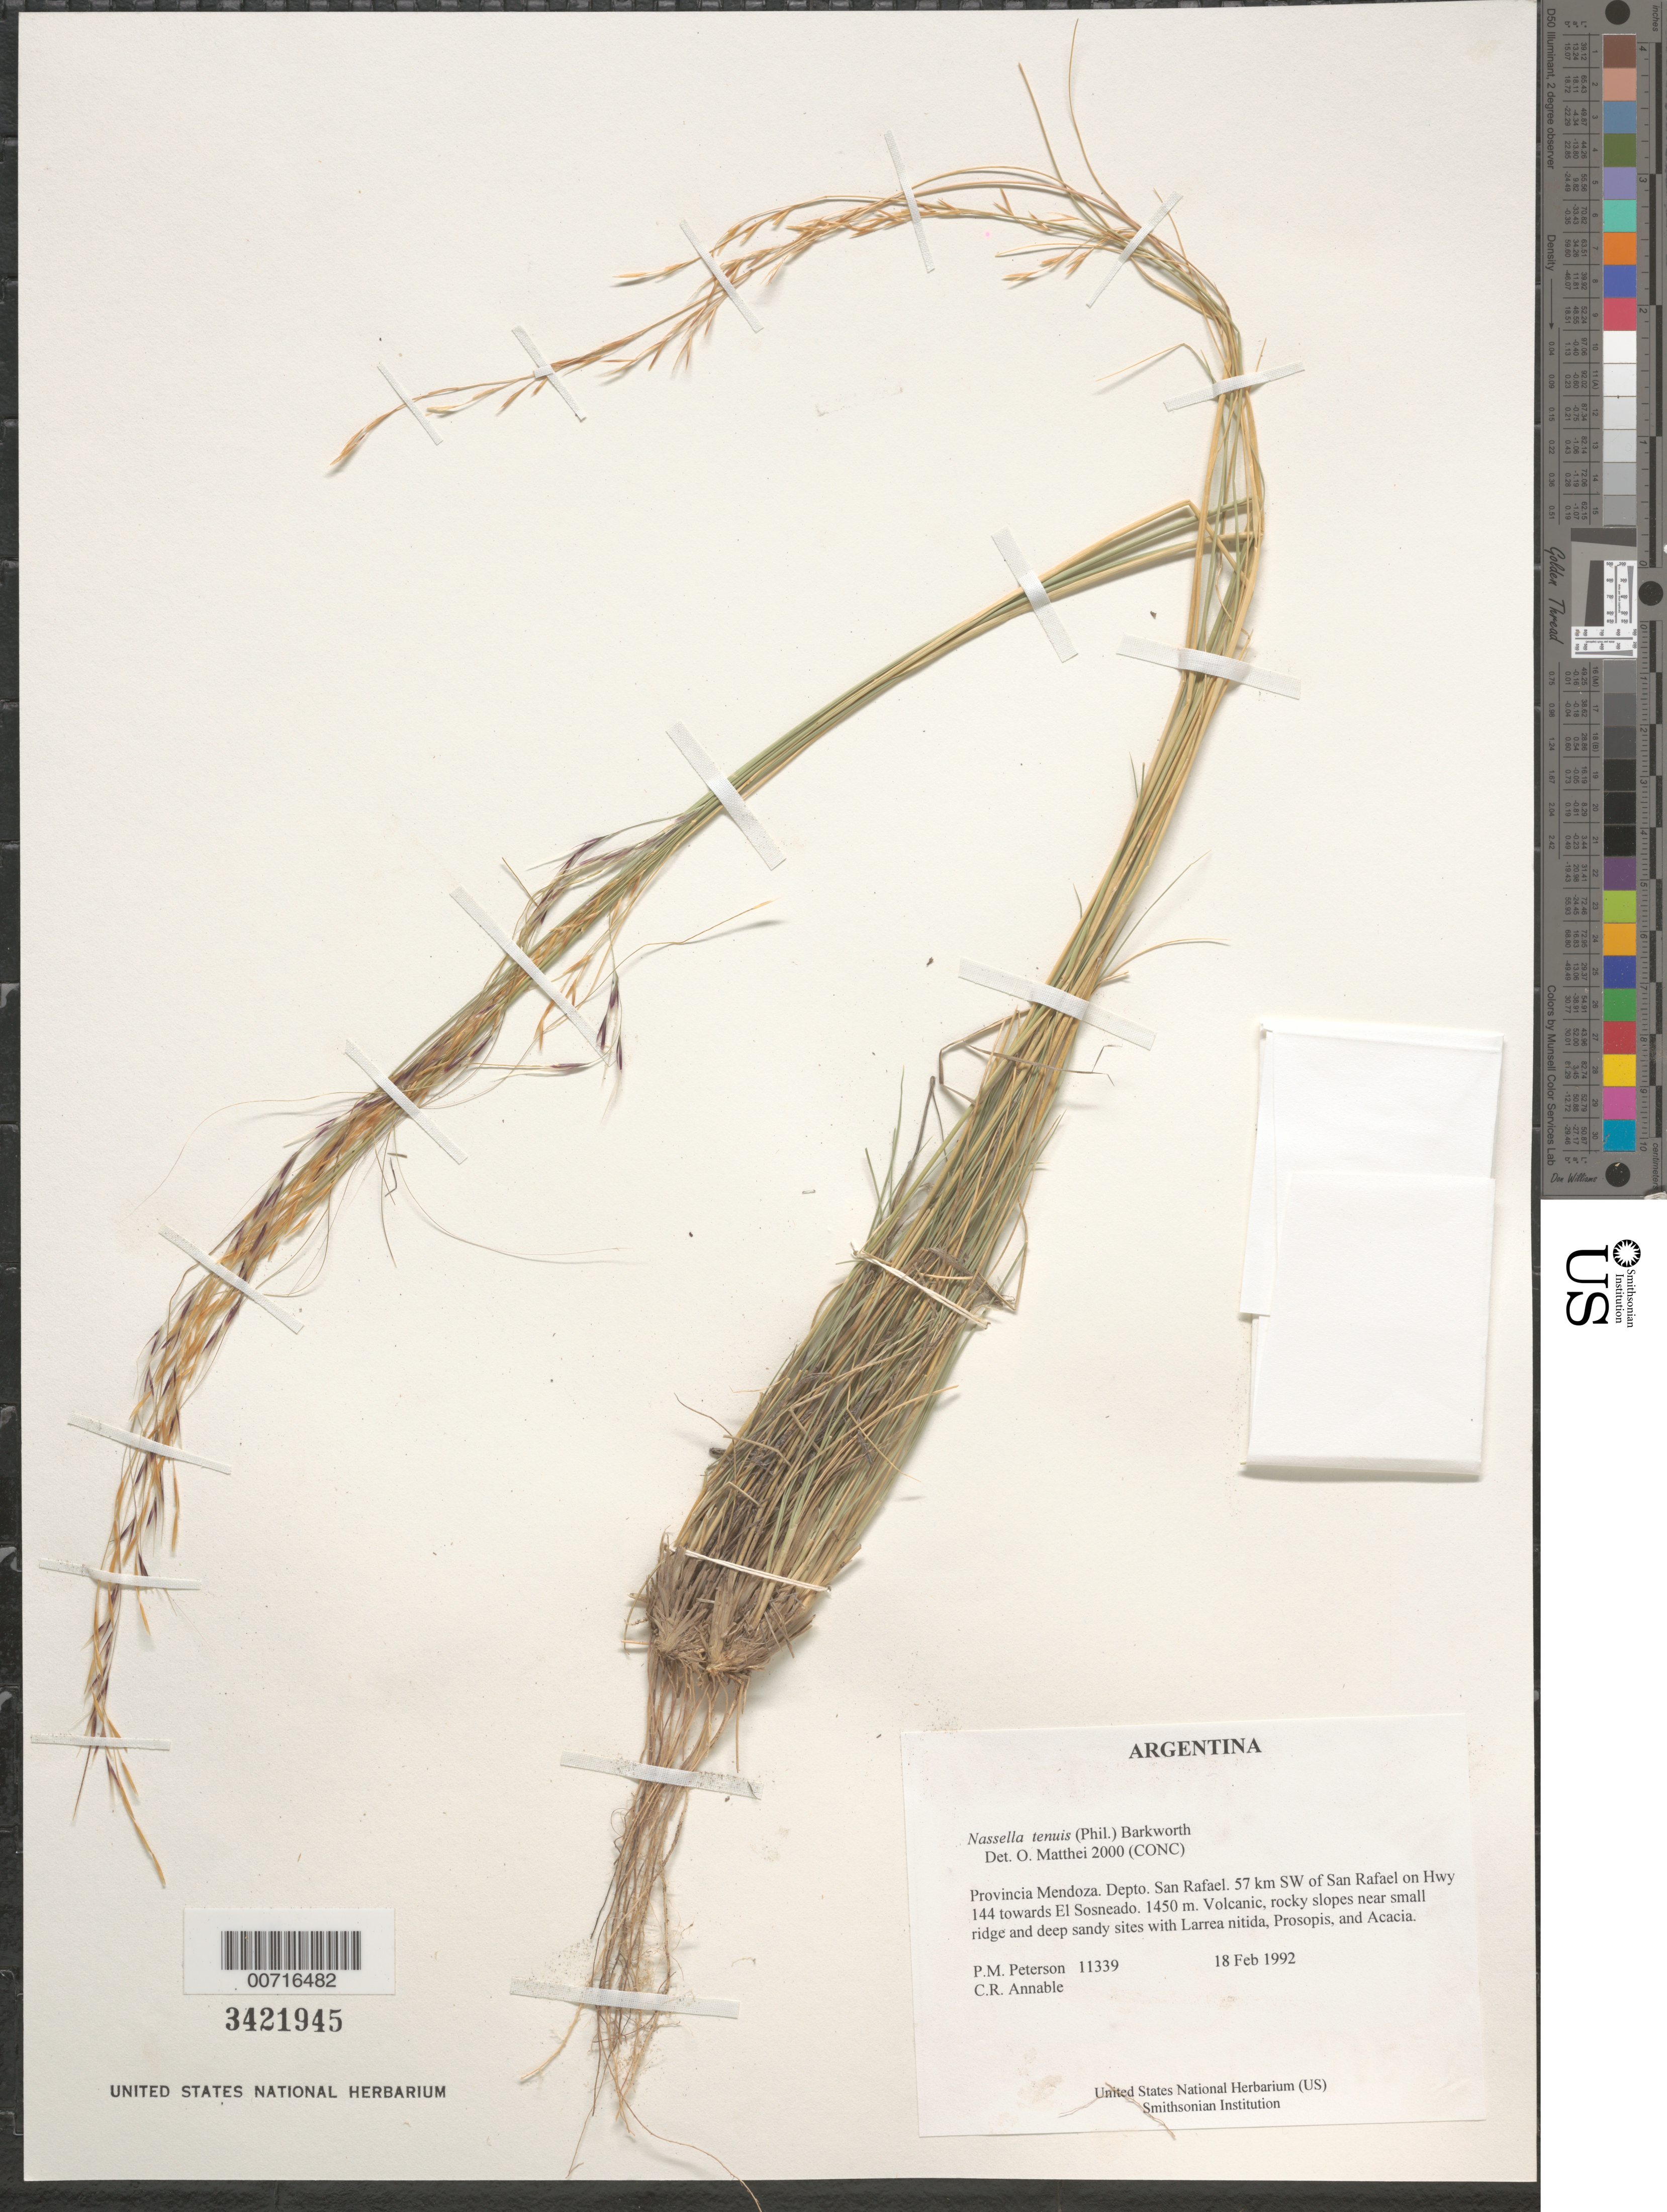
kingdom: Plantae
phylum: Tracheophyta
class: Liliopsida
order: Poales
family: Poaceae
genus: Nassella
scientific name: Nassella tenuis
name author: (Phil.) Barkworth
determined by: Matthei, O. R.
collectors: P. M. Peterson & C. R. Annable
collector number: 11339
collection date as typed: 18 Feb 1992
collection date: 1992-02-18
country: Argentina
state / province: Mendoza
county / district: San Rafael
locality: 57 km SW of San Rafael on Hwy 144 towards El Sosneado.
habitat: Volcanic, rocky slopes near small ridge and deep sandy sites with Larrea nitida, Prosopis, and Acacia.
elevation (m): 1450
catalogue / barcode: US 3421945